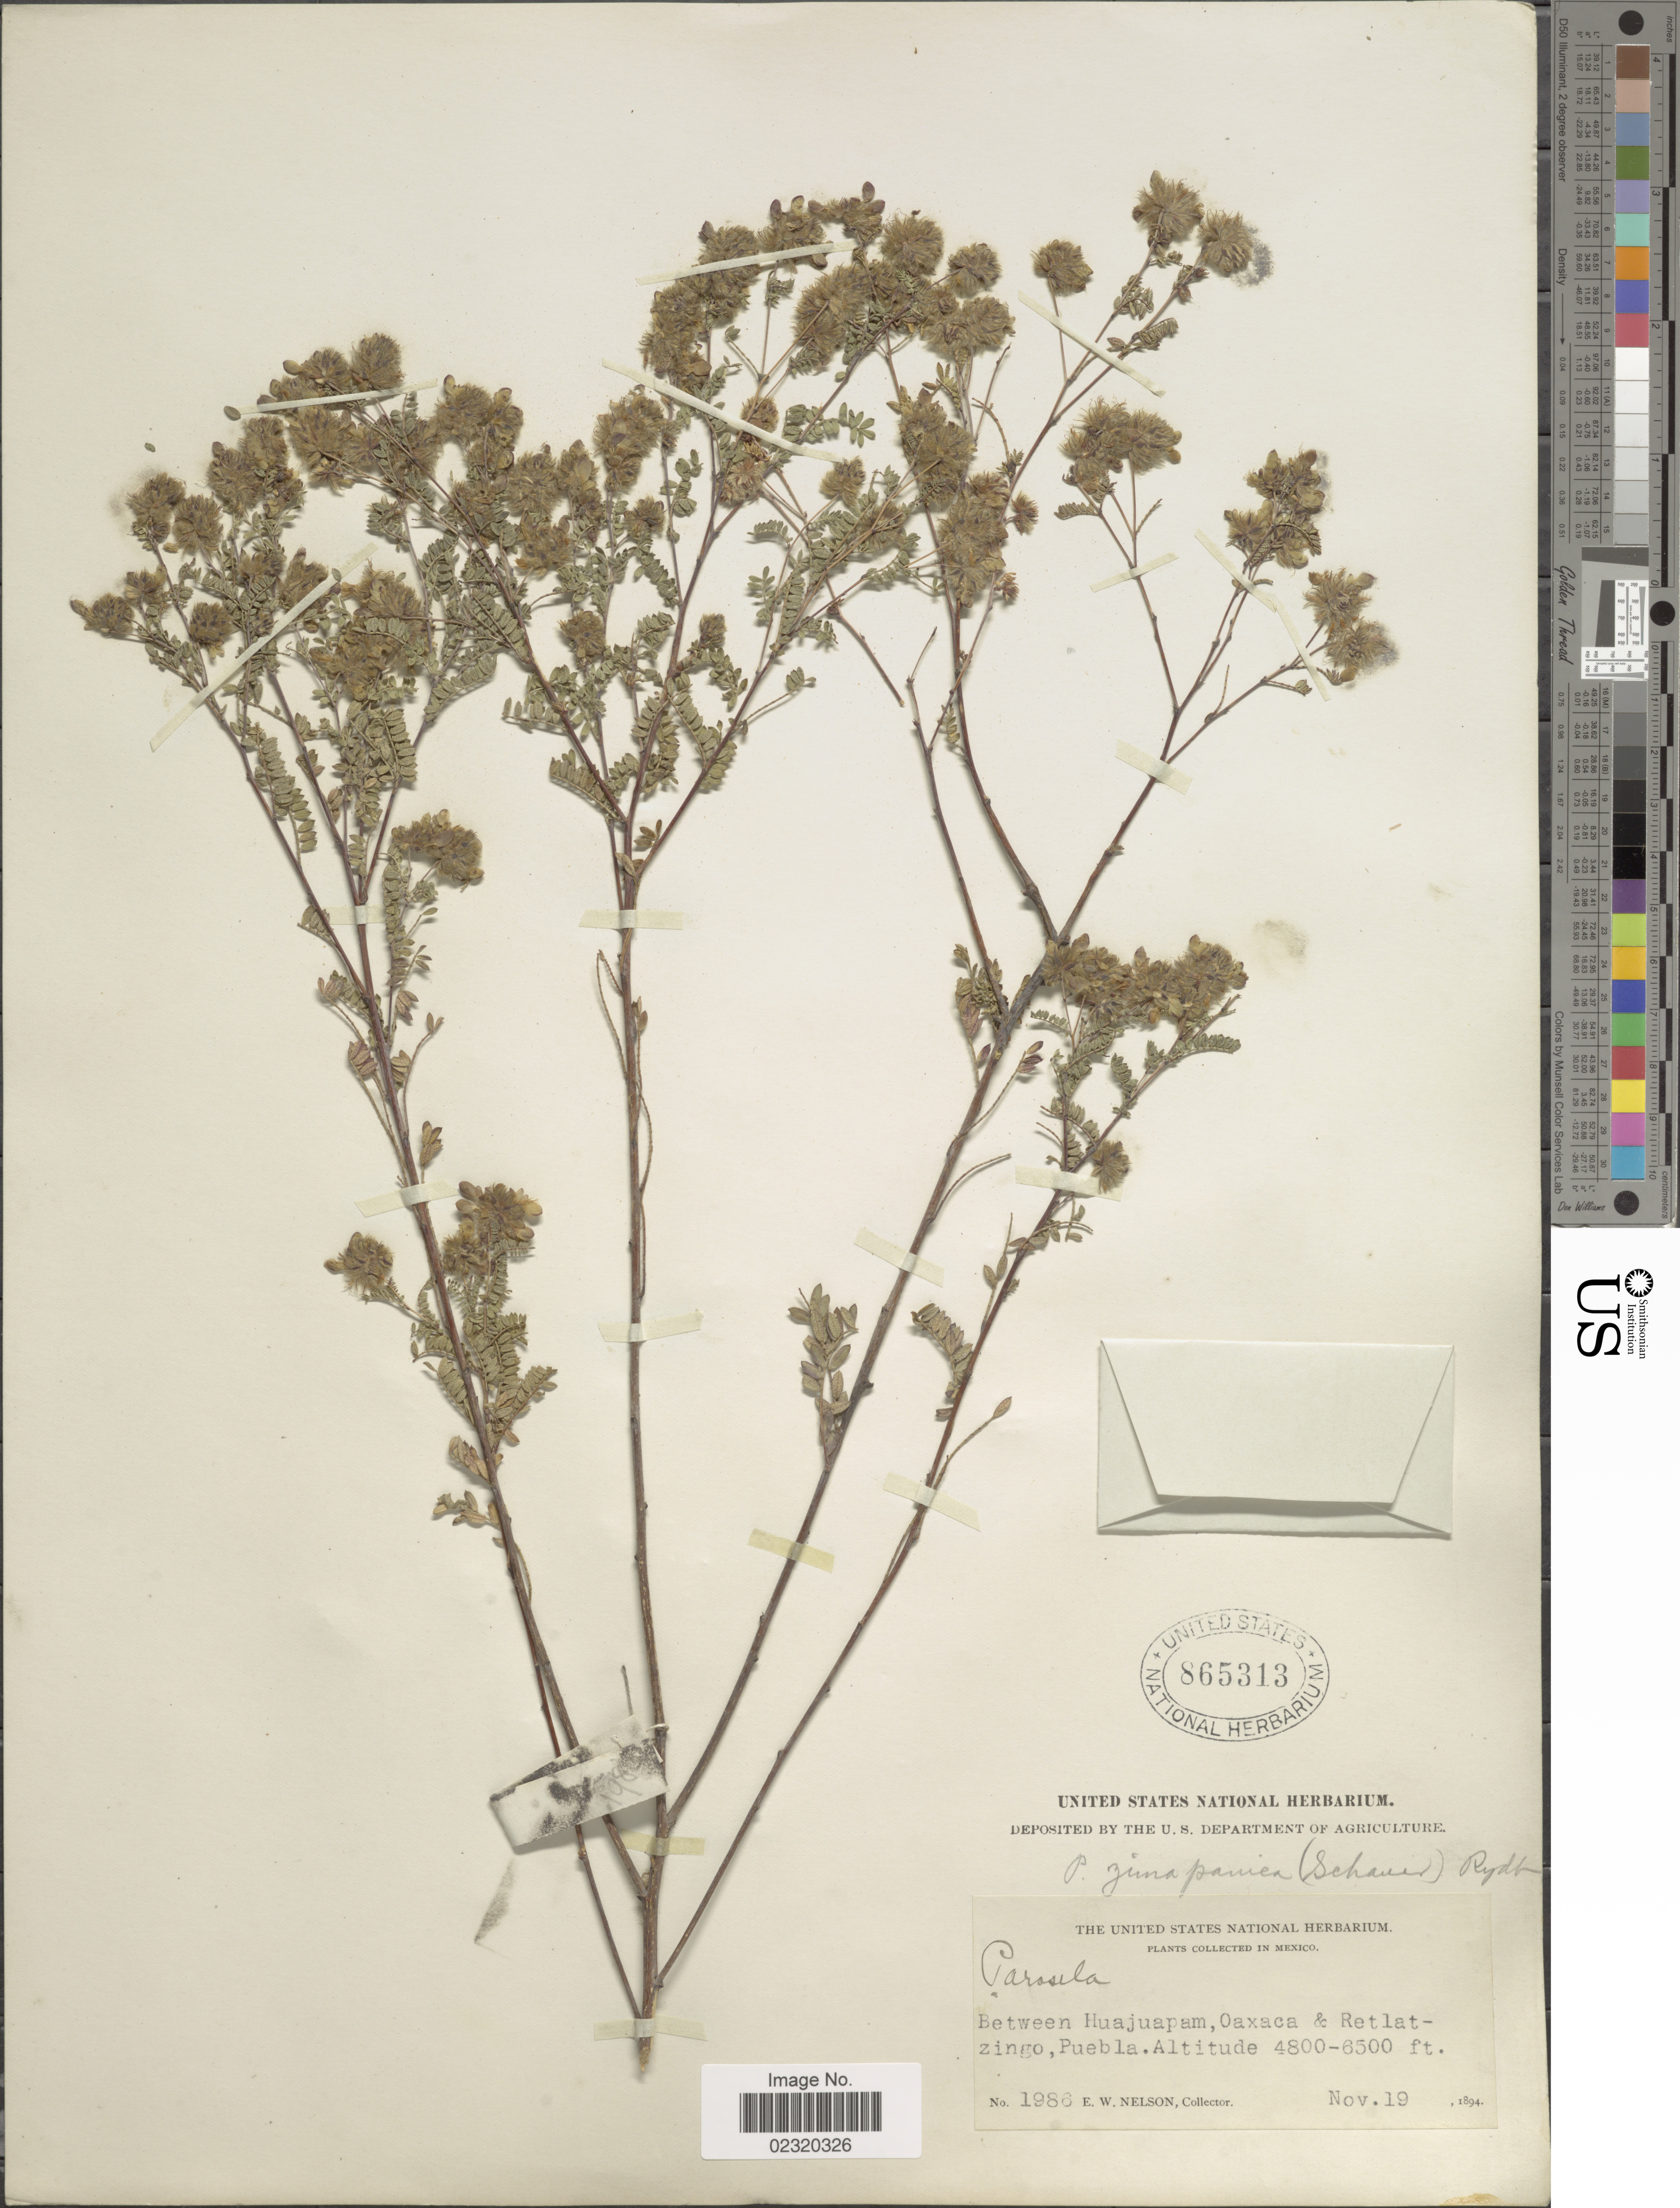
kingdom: Plantae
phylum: Tracheophyta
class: Magnoliopsida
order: Fabales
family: Fabaceae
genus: Dalea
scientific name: Dalea zimapanica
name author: S. Schauer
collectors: E. W. Nelson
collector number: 1986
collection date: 1894-11-19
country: Mexico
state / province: Puebla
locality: Between Huajuapam, Oaxaca & Retlatzingo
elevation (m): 1463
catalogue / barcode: US 865313